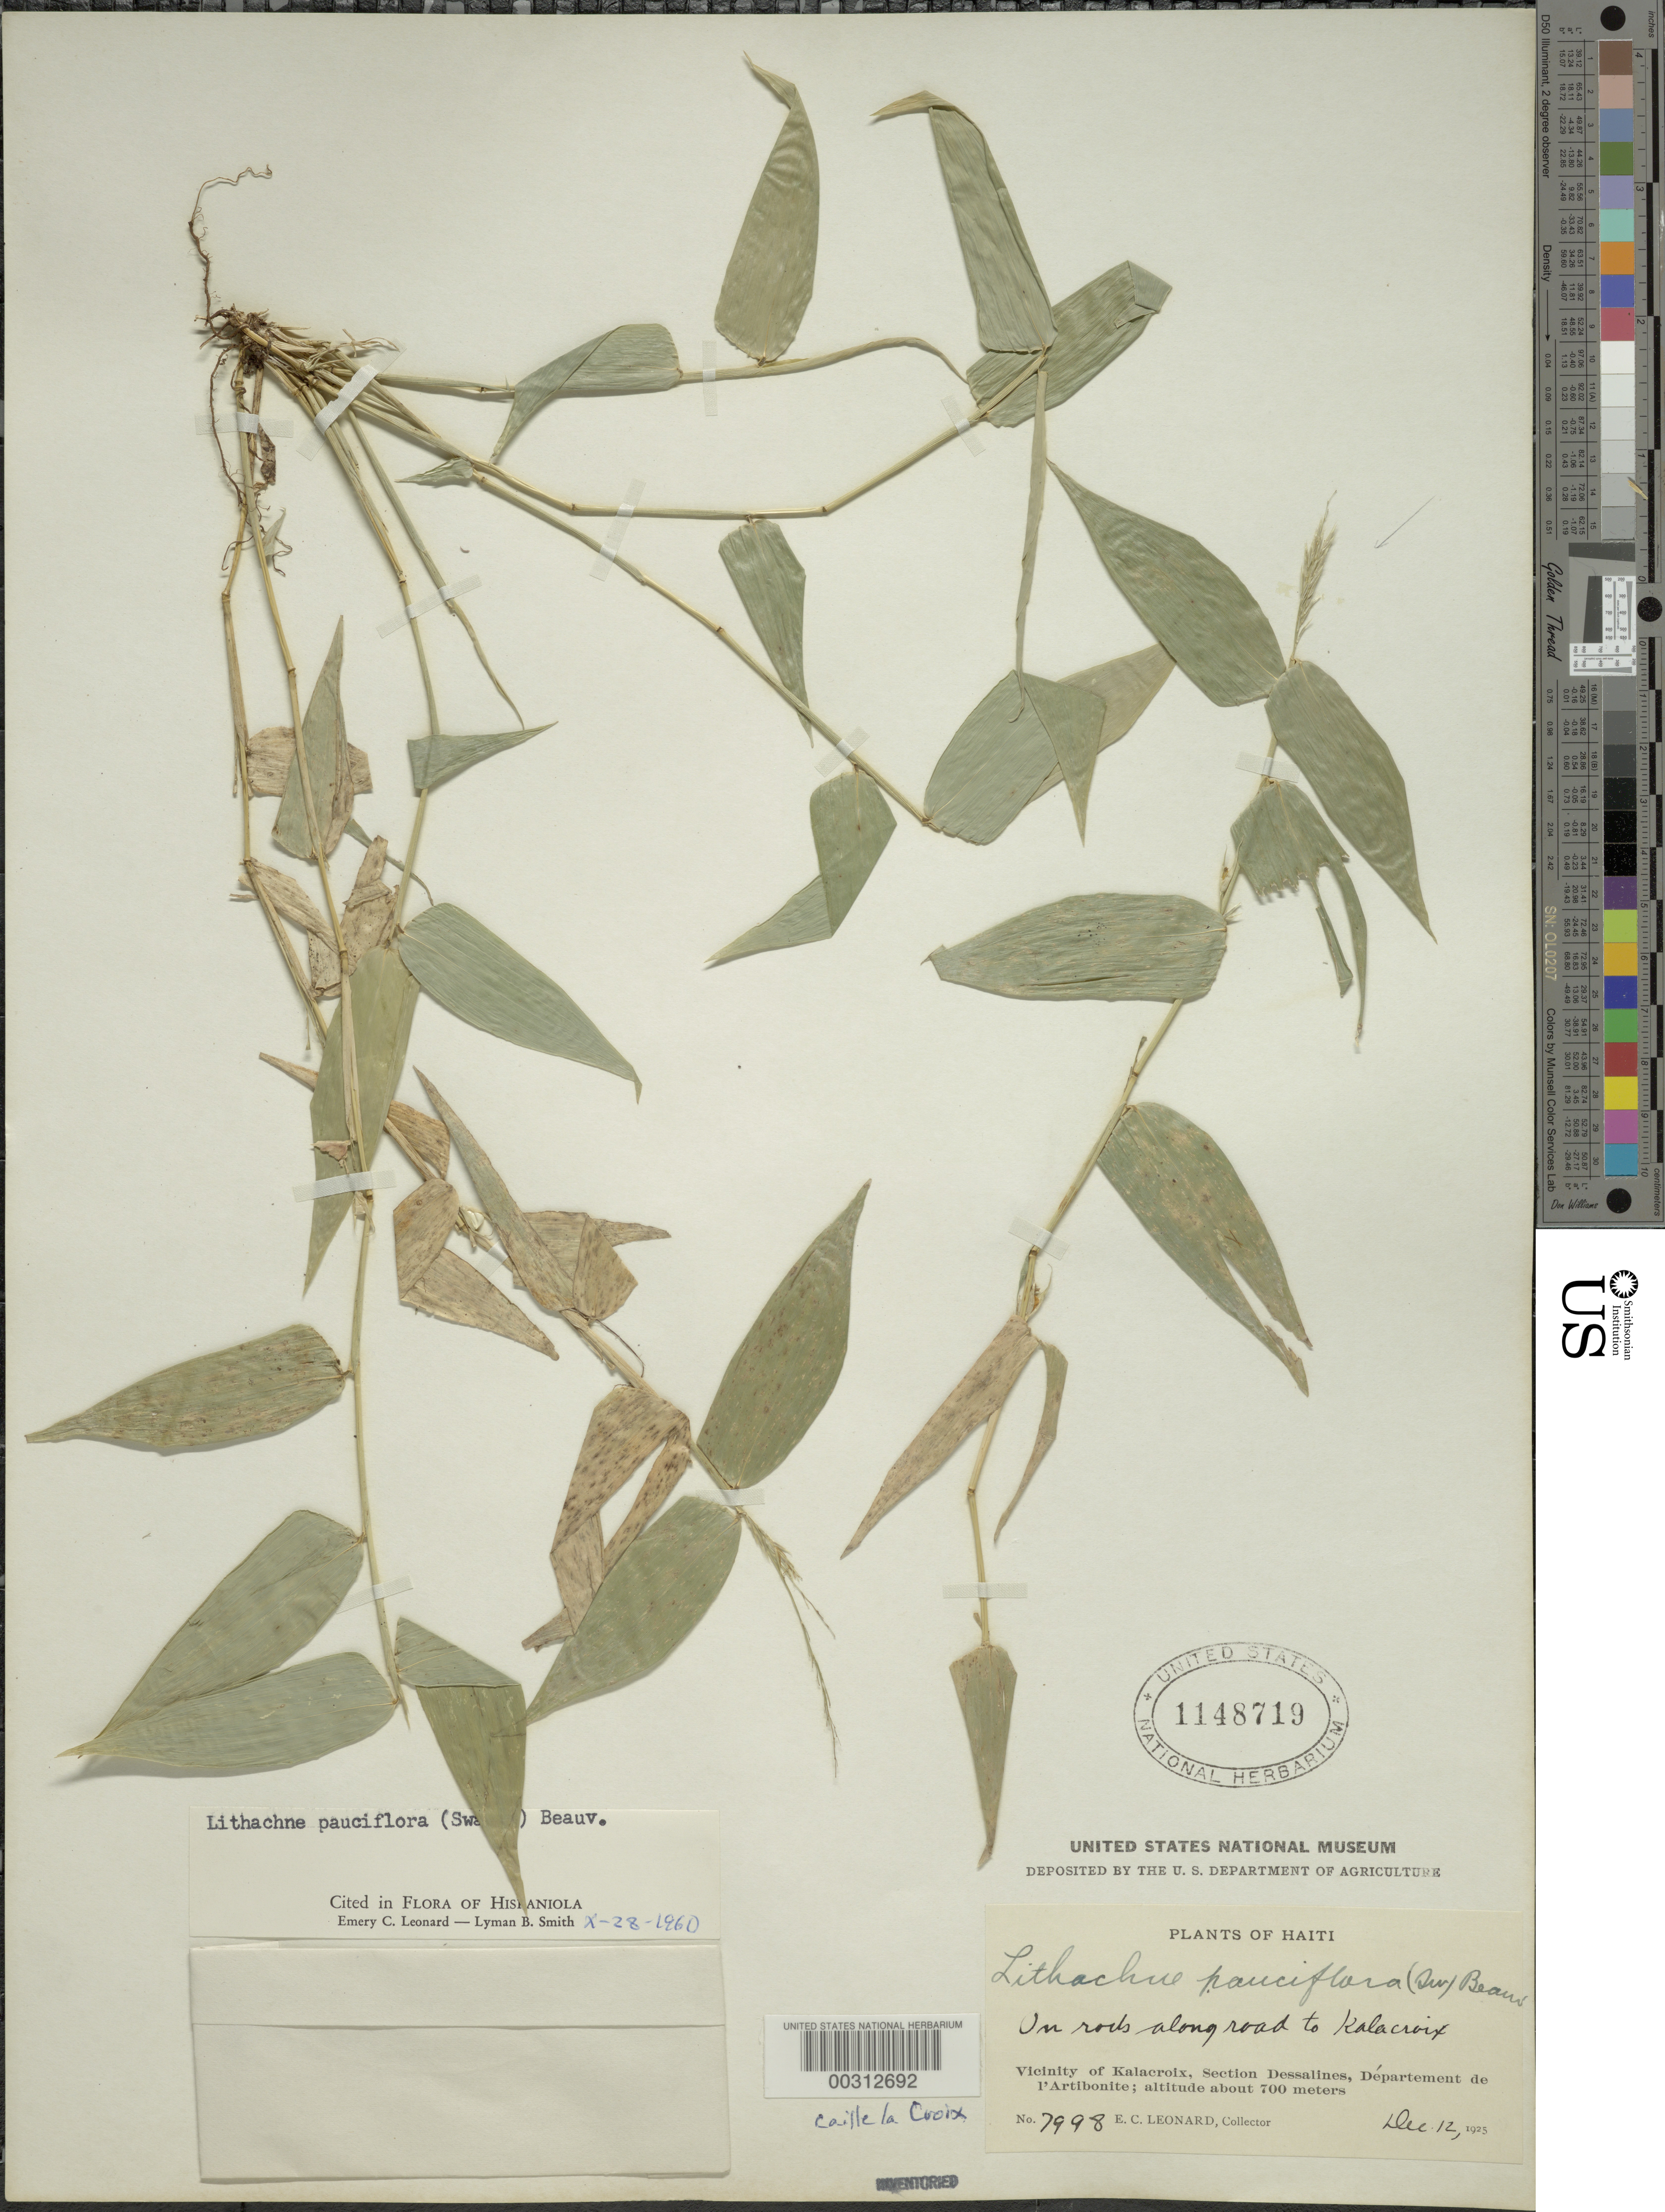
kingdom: Plantae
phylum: Tracheophyta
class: Liliopsida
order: Poales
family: Poaceae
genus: Lithachne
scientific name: Lithachne pauciflora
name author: (Sw.) P. Beauv.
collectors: E. C. Leonard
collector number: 7998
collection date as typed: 12 Dec 1925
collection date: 1925-12-12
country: Haiti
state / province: Artibonite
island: Hispaniola Island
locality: Kalacroix, section dessalines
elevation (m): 700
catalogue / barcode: US 1148719